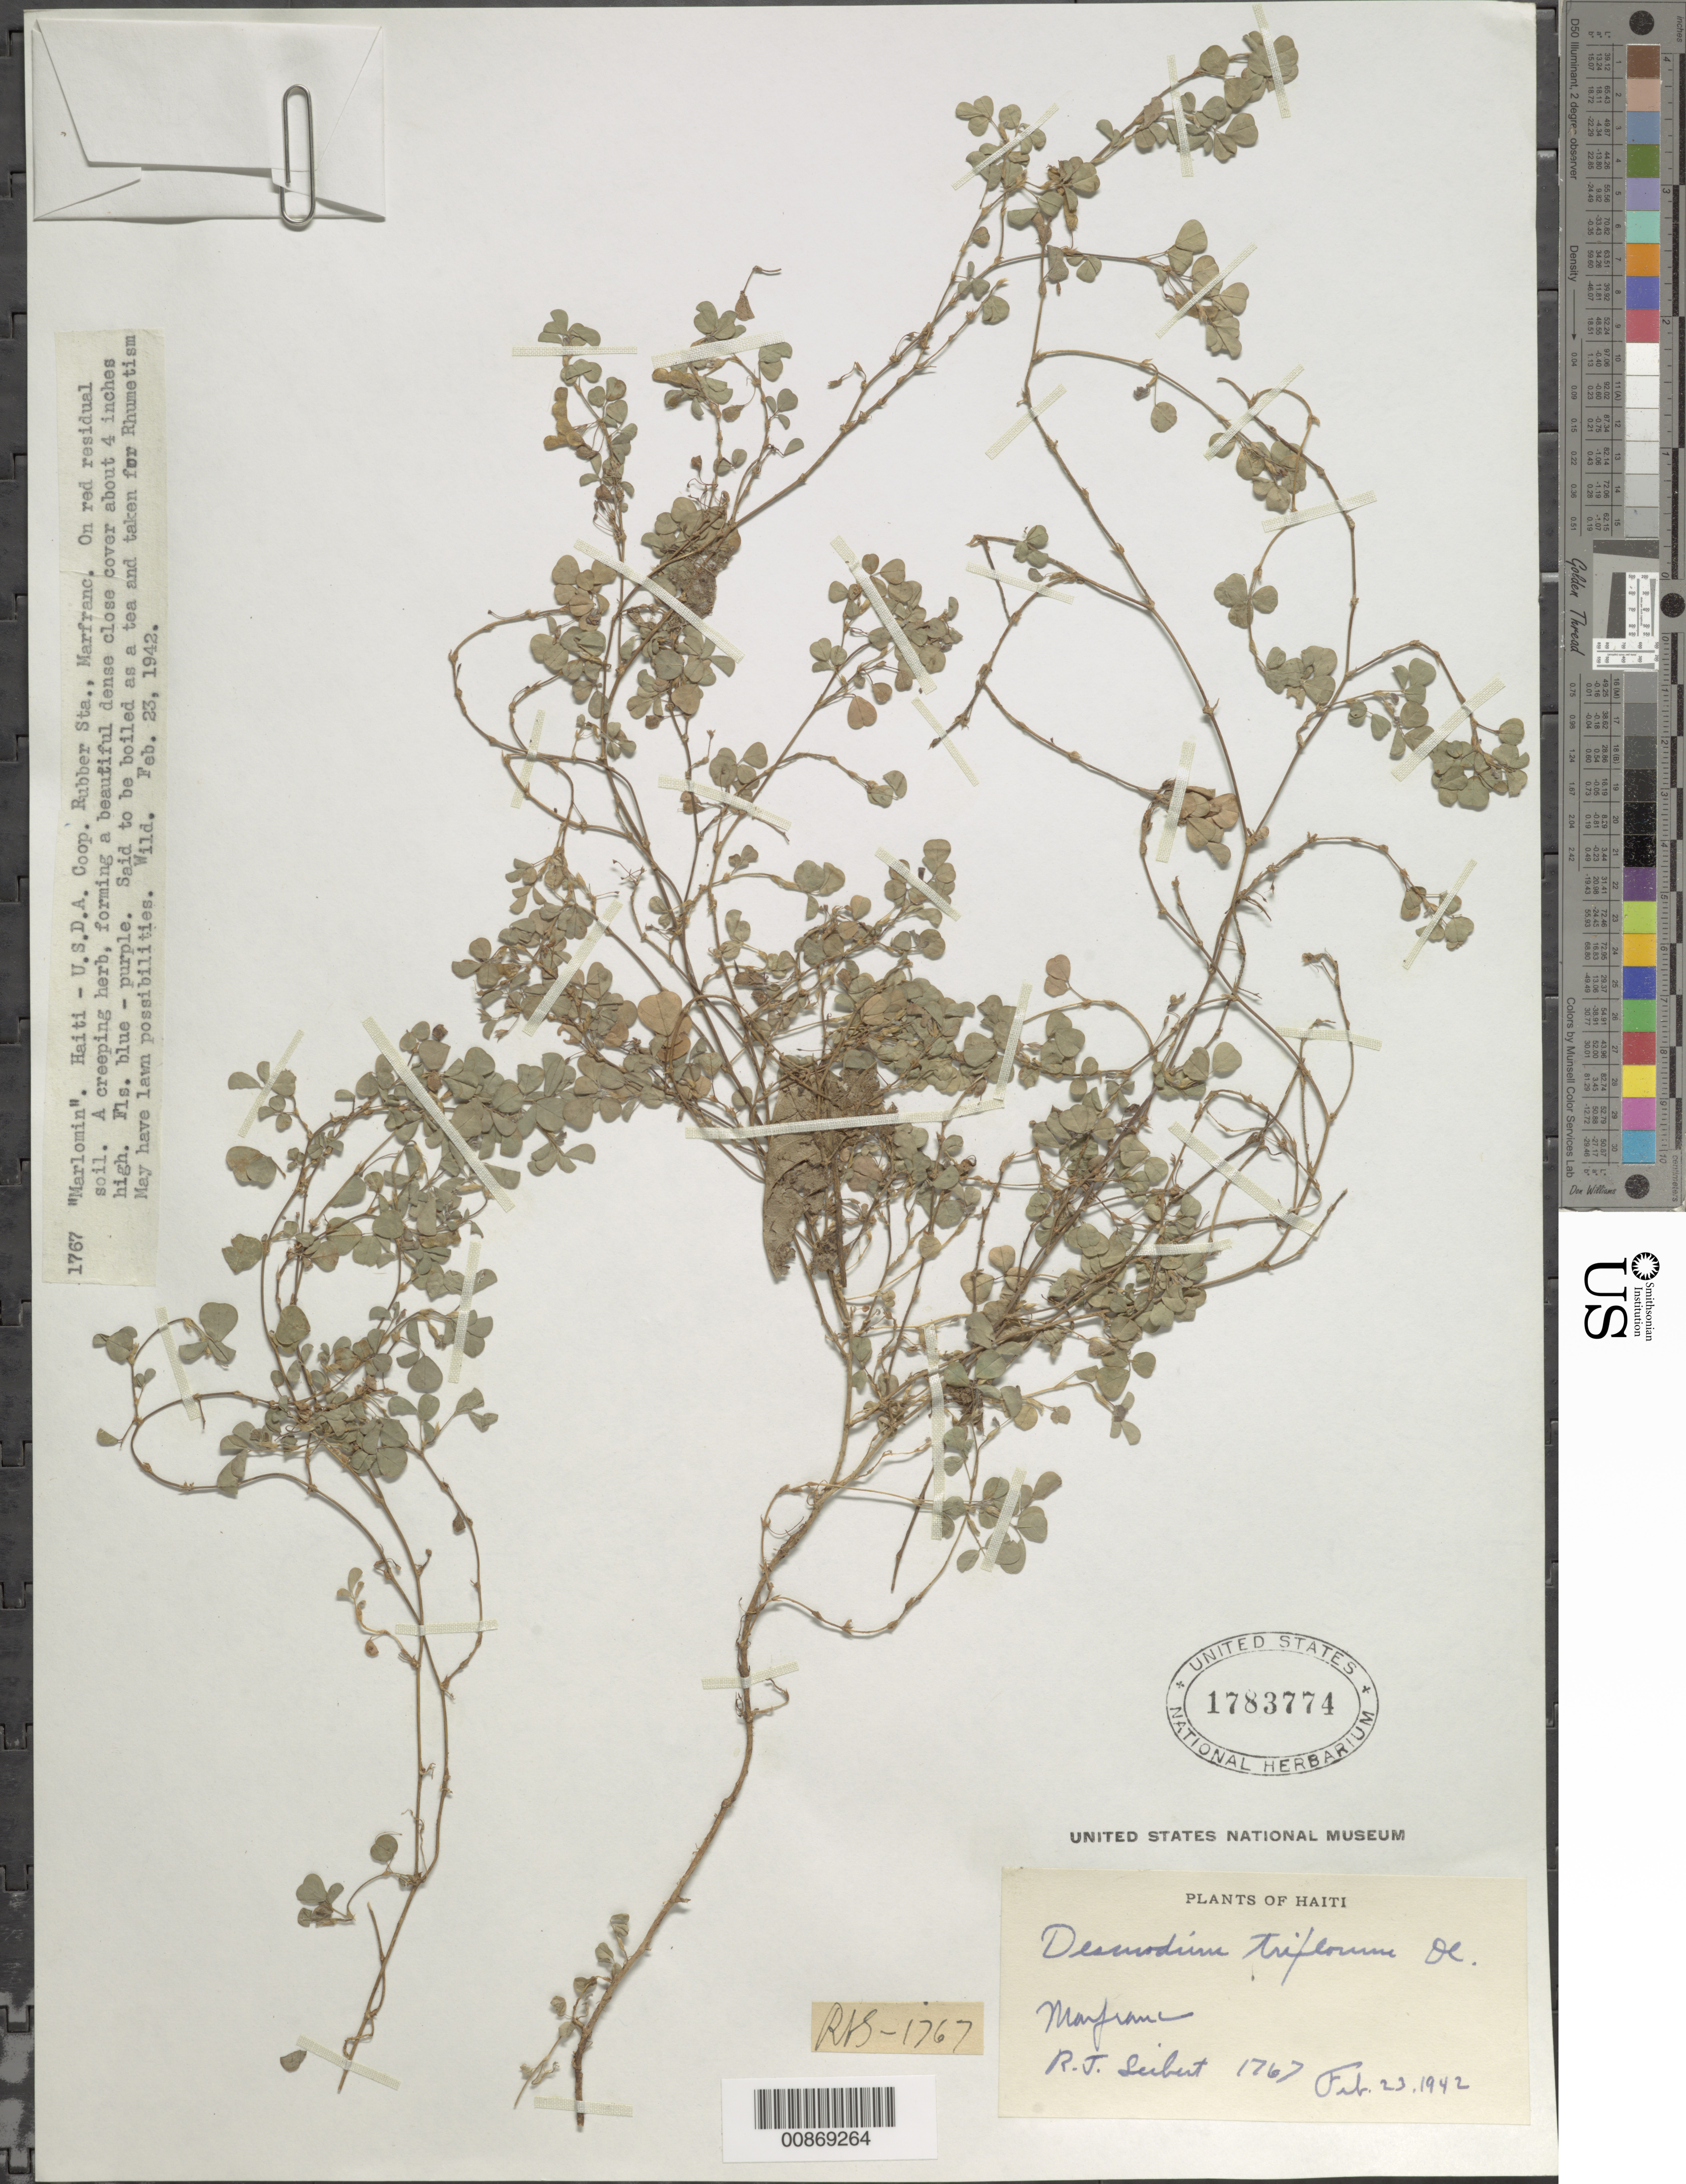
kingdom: Plantae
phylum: Tracheophyta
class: Magnoliopsida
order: Fabales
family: Fabaceae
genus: Grona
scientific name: Grona triflora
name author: (L.) H. Ohashi & K. Ohashi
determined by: Strong, Mark T., (BOT), Smithsonian Institution - National Museum of Natural History (UNITED STATES)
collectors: R. J. Seibert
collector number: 1767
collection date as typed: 23 Feb 1942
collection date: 1942-02-23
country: Haiti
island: Hispaniola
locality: U.S.D.A. Coop. Rubber Sta., Marfranc.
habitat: On red residual soil.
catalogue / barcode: US 1783774